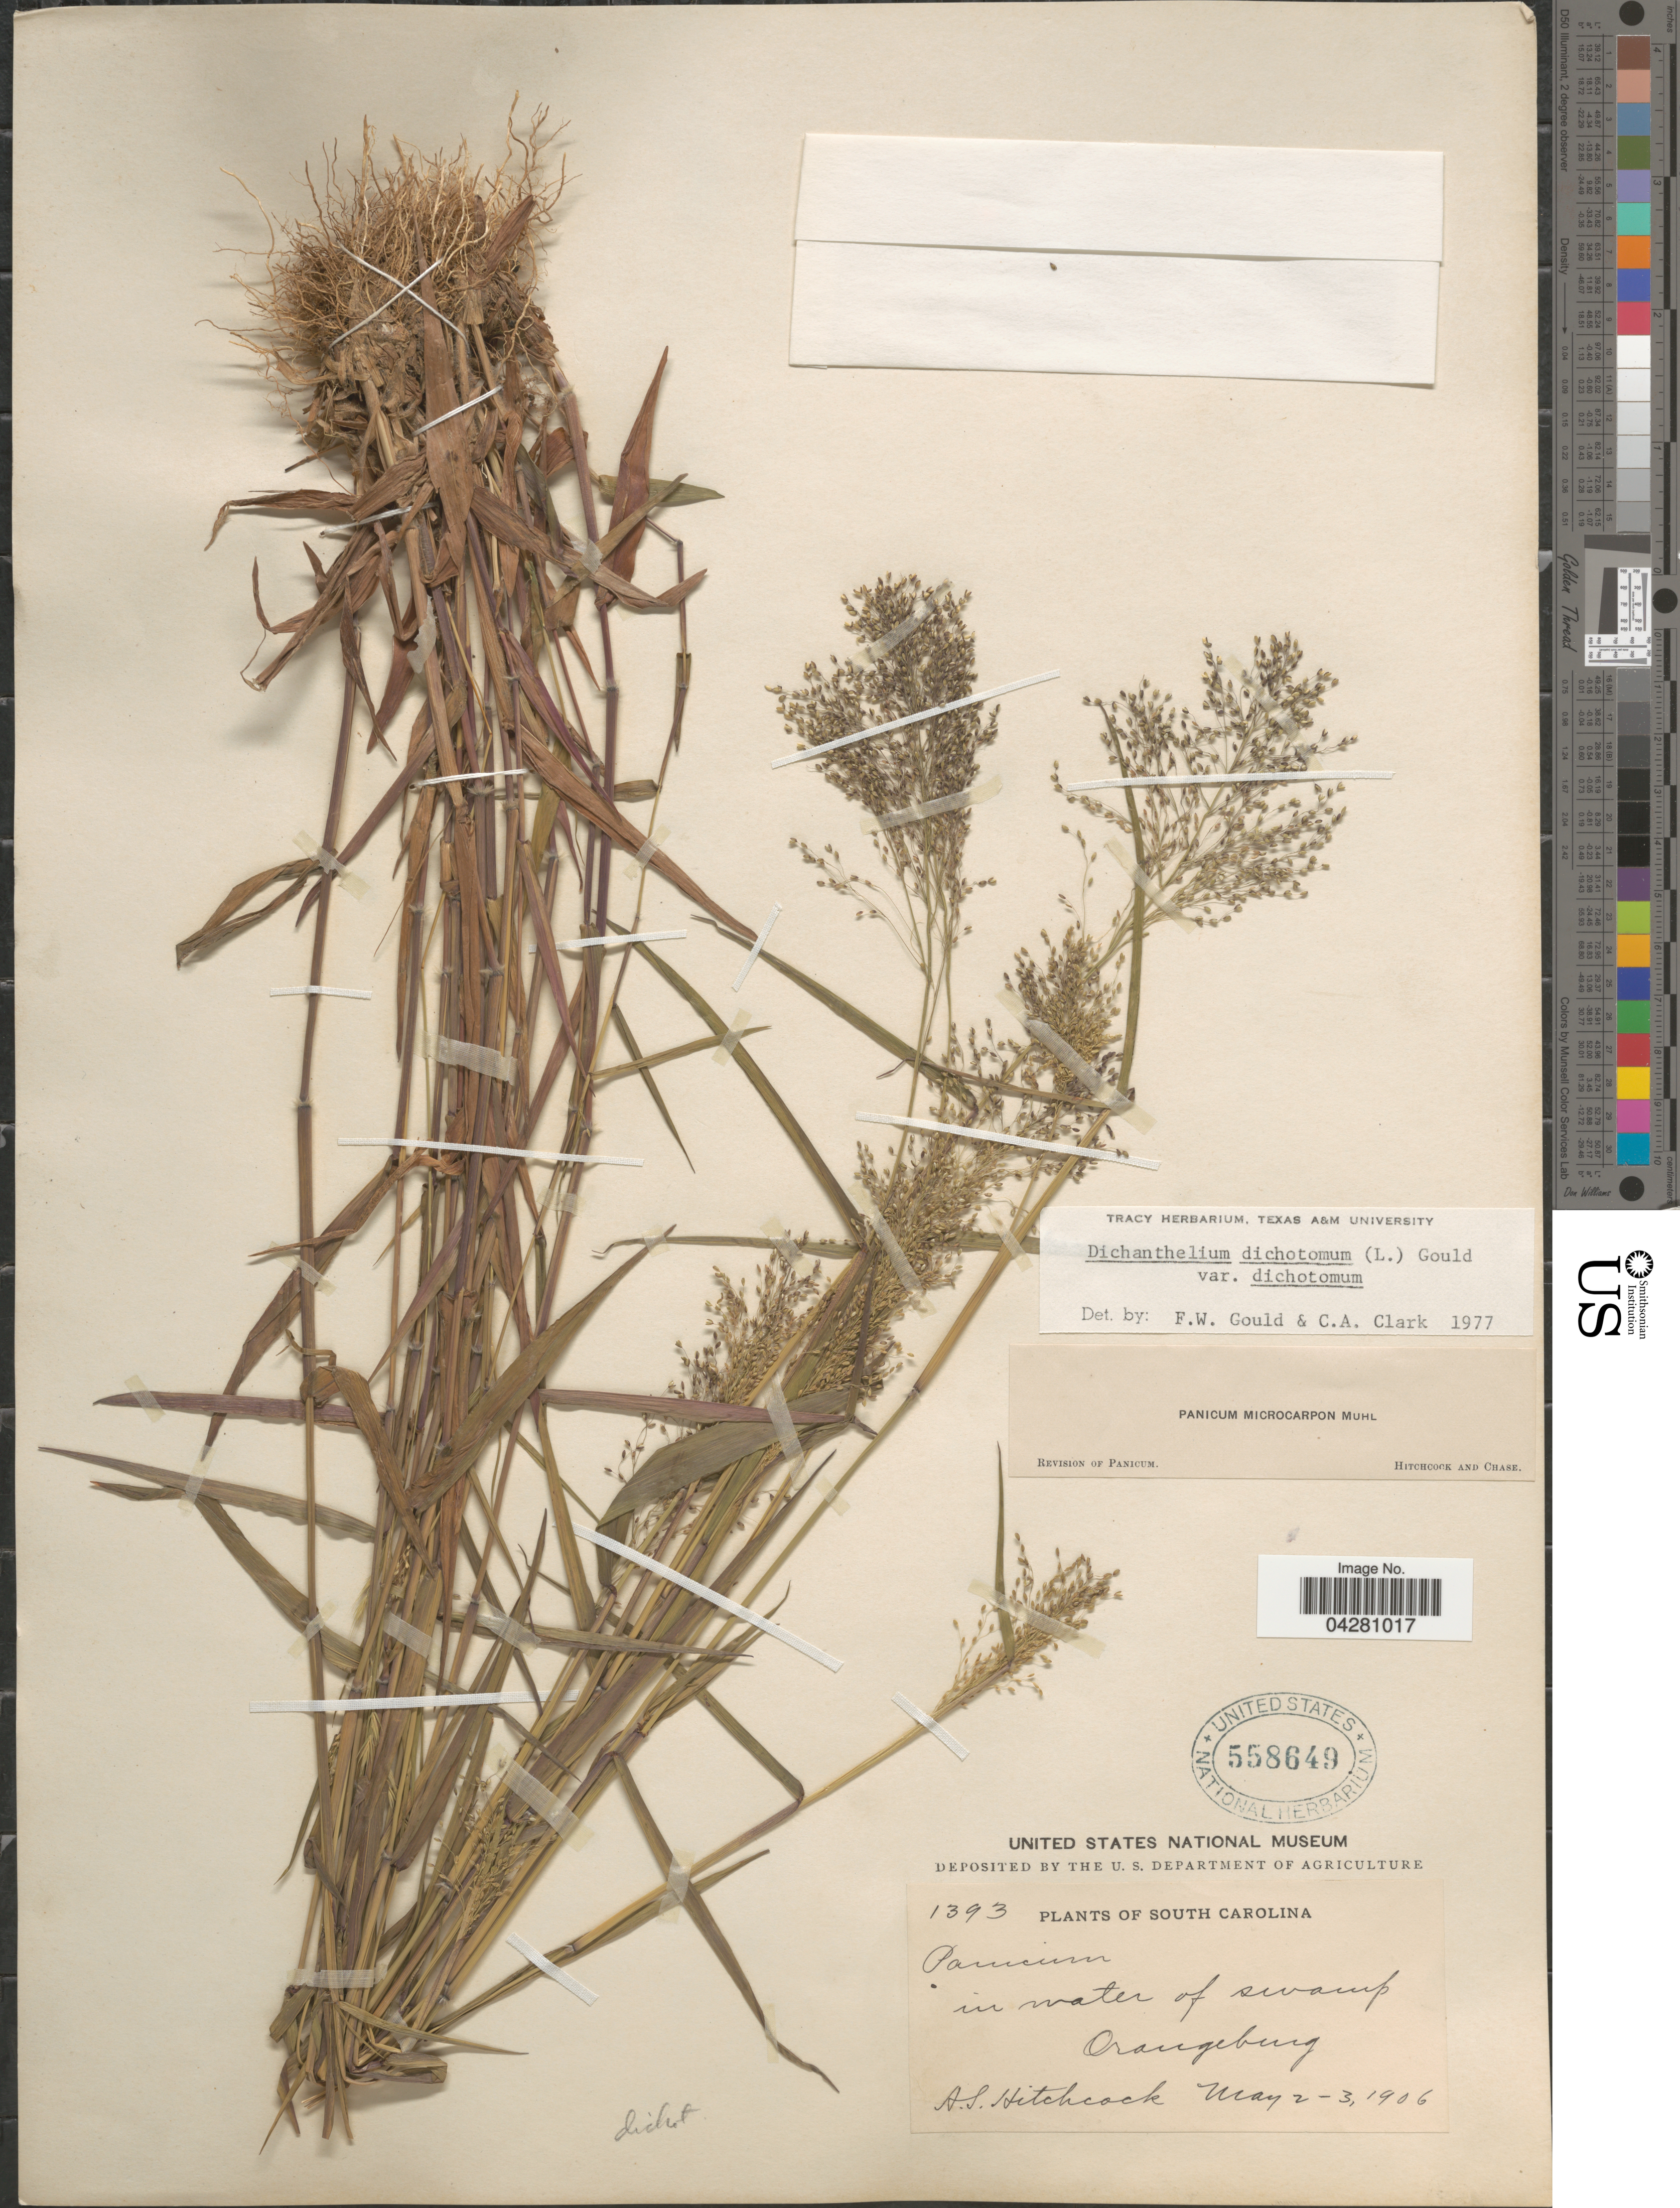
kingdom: Plantae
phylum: Tracheophyta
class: Liliopsida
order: Poales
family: Poaceae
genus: Dichanthelium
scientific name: Dichanthelium dichotomum var. dichotomum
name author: (L.) Gould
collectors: A. S. Hitchcock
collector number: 1393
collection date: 1906-05-02/1906-05-03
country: United States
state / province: South Carolina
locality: In water of swamp Orangeburg.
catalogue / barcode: US 558649